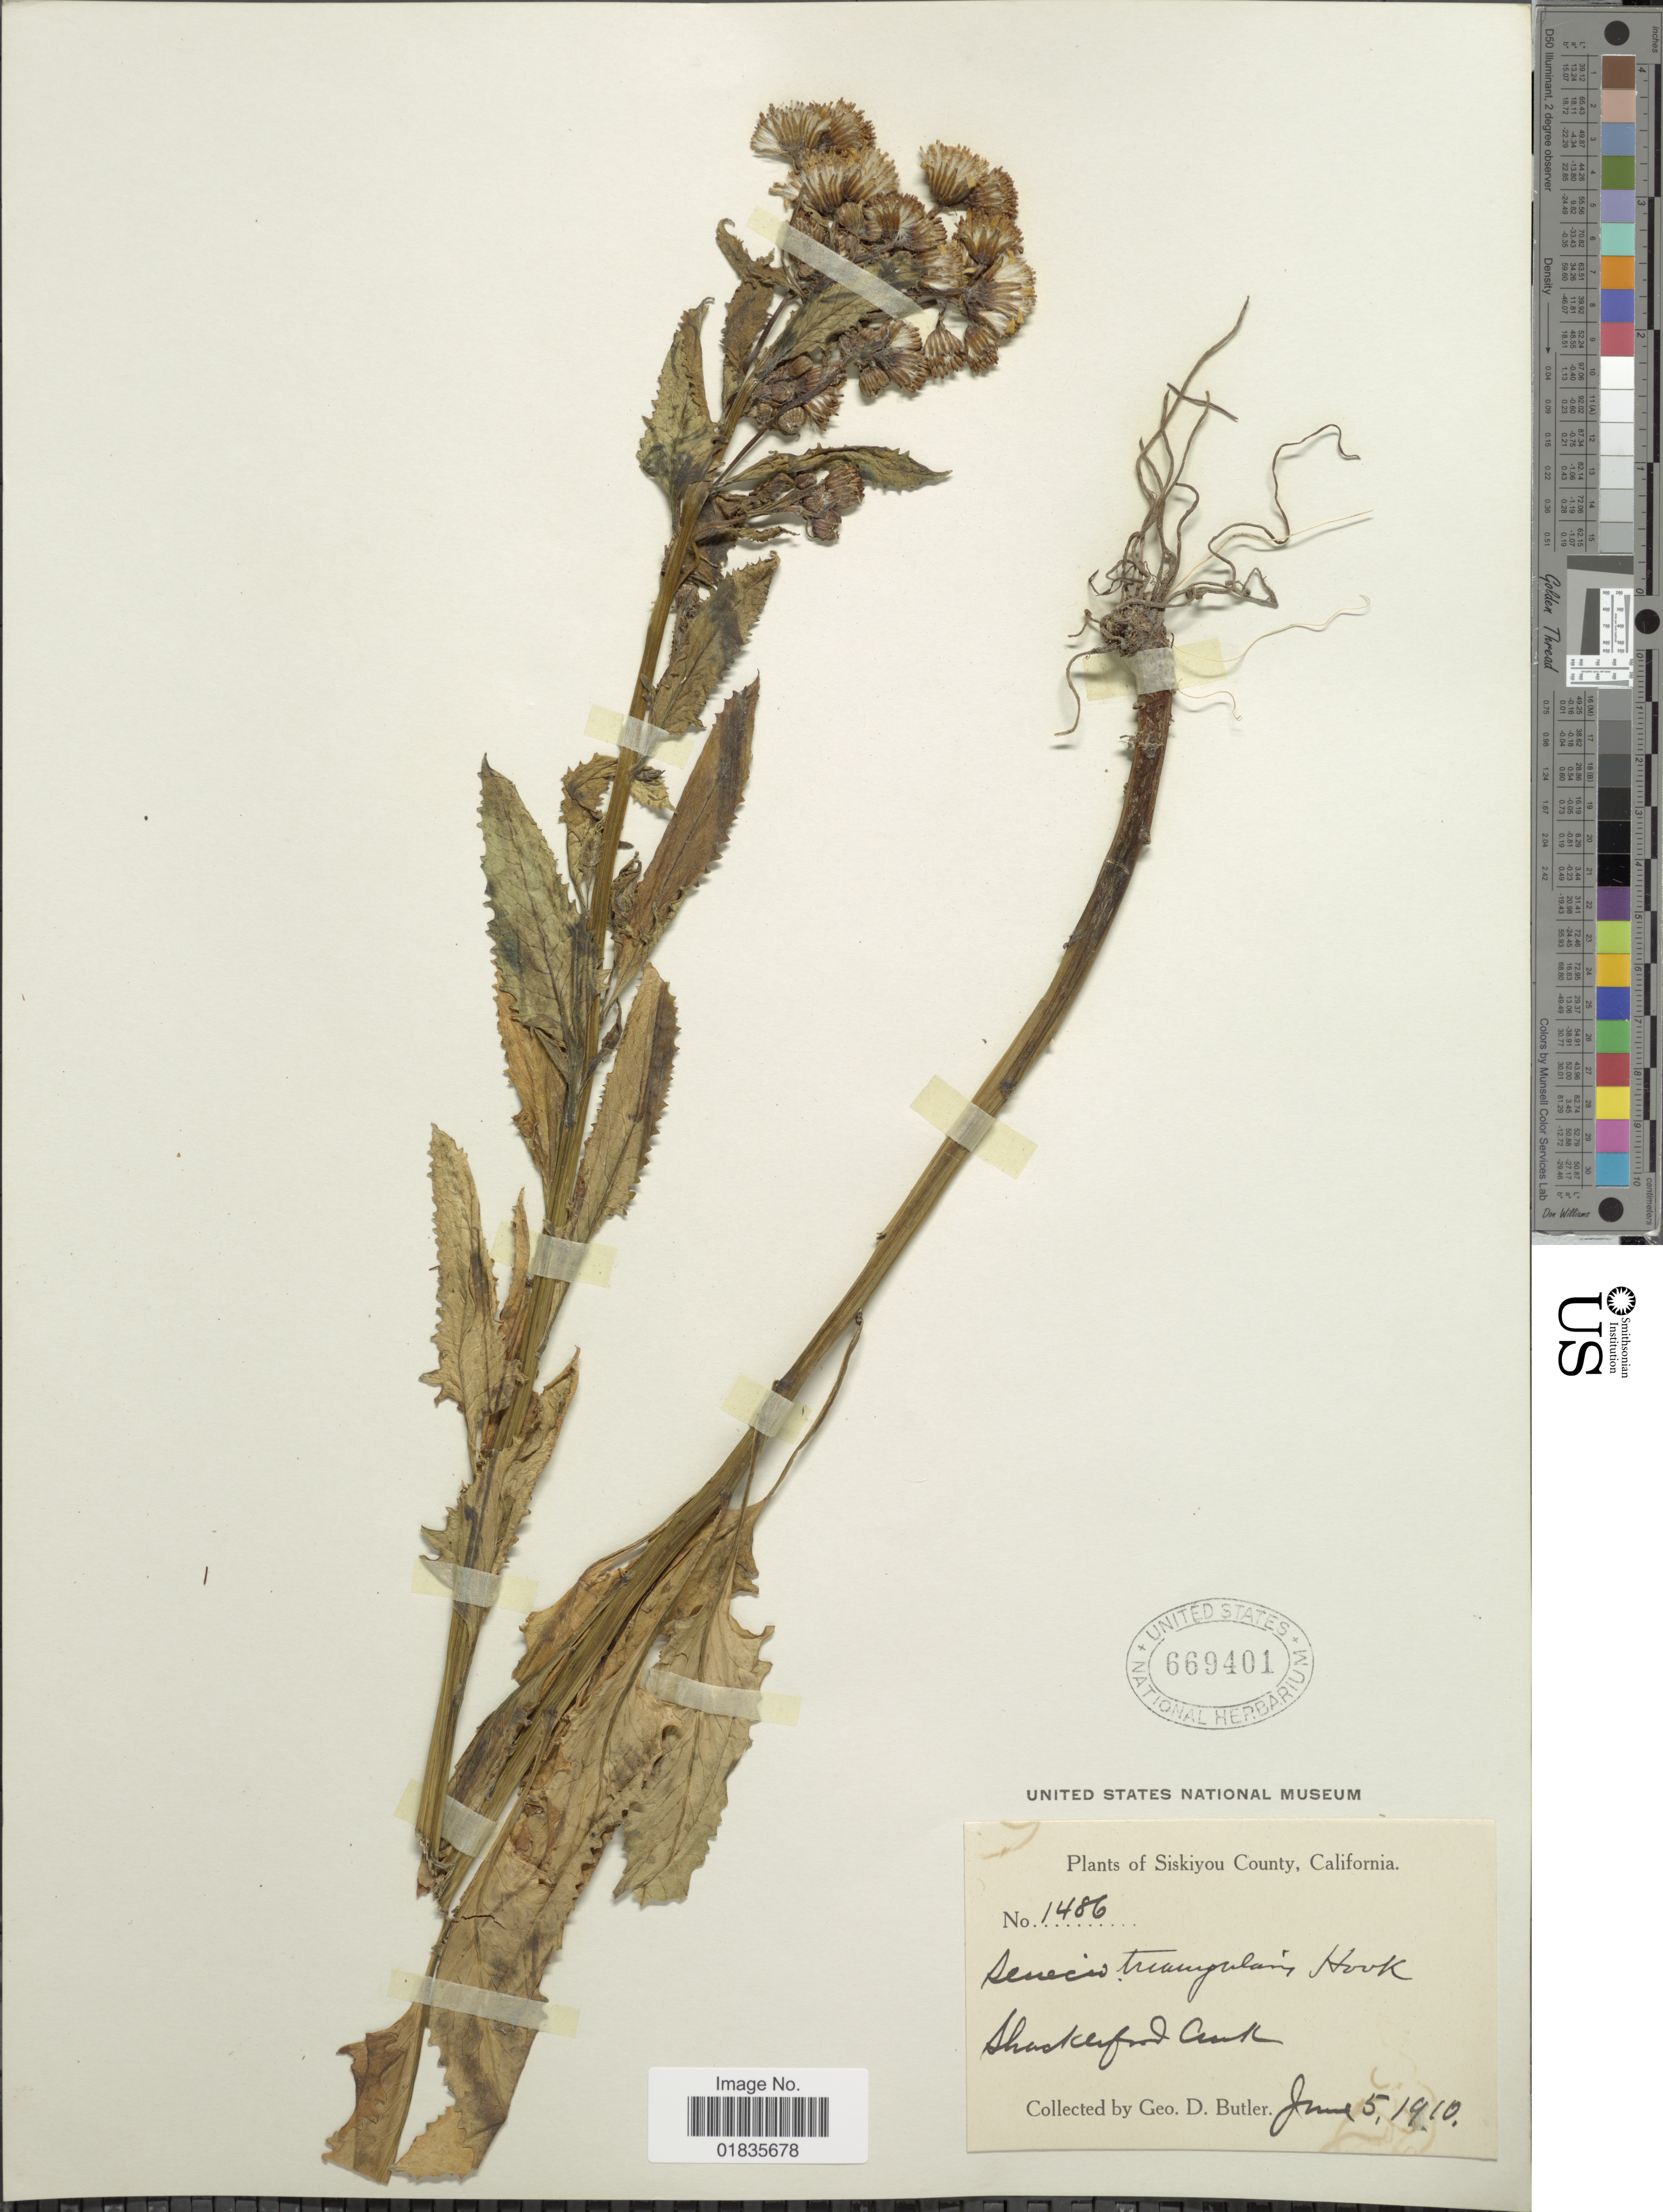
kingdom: Plantae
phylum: Tracheophyta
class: Magnoliopsida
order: Asterales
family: Asteraceae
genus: Senecio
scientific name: Senecio triangularis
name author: Hook.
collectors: G. D. Butler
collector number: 1486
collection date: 1910-06-05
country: United States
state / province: California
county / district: Siskiyou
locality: Sisikiyou County, Shackleford Creek.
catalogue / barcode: US 669401